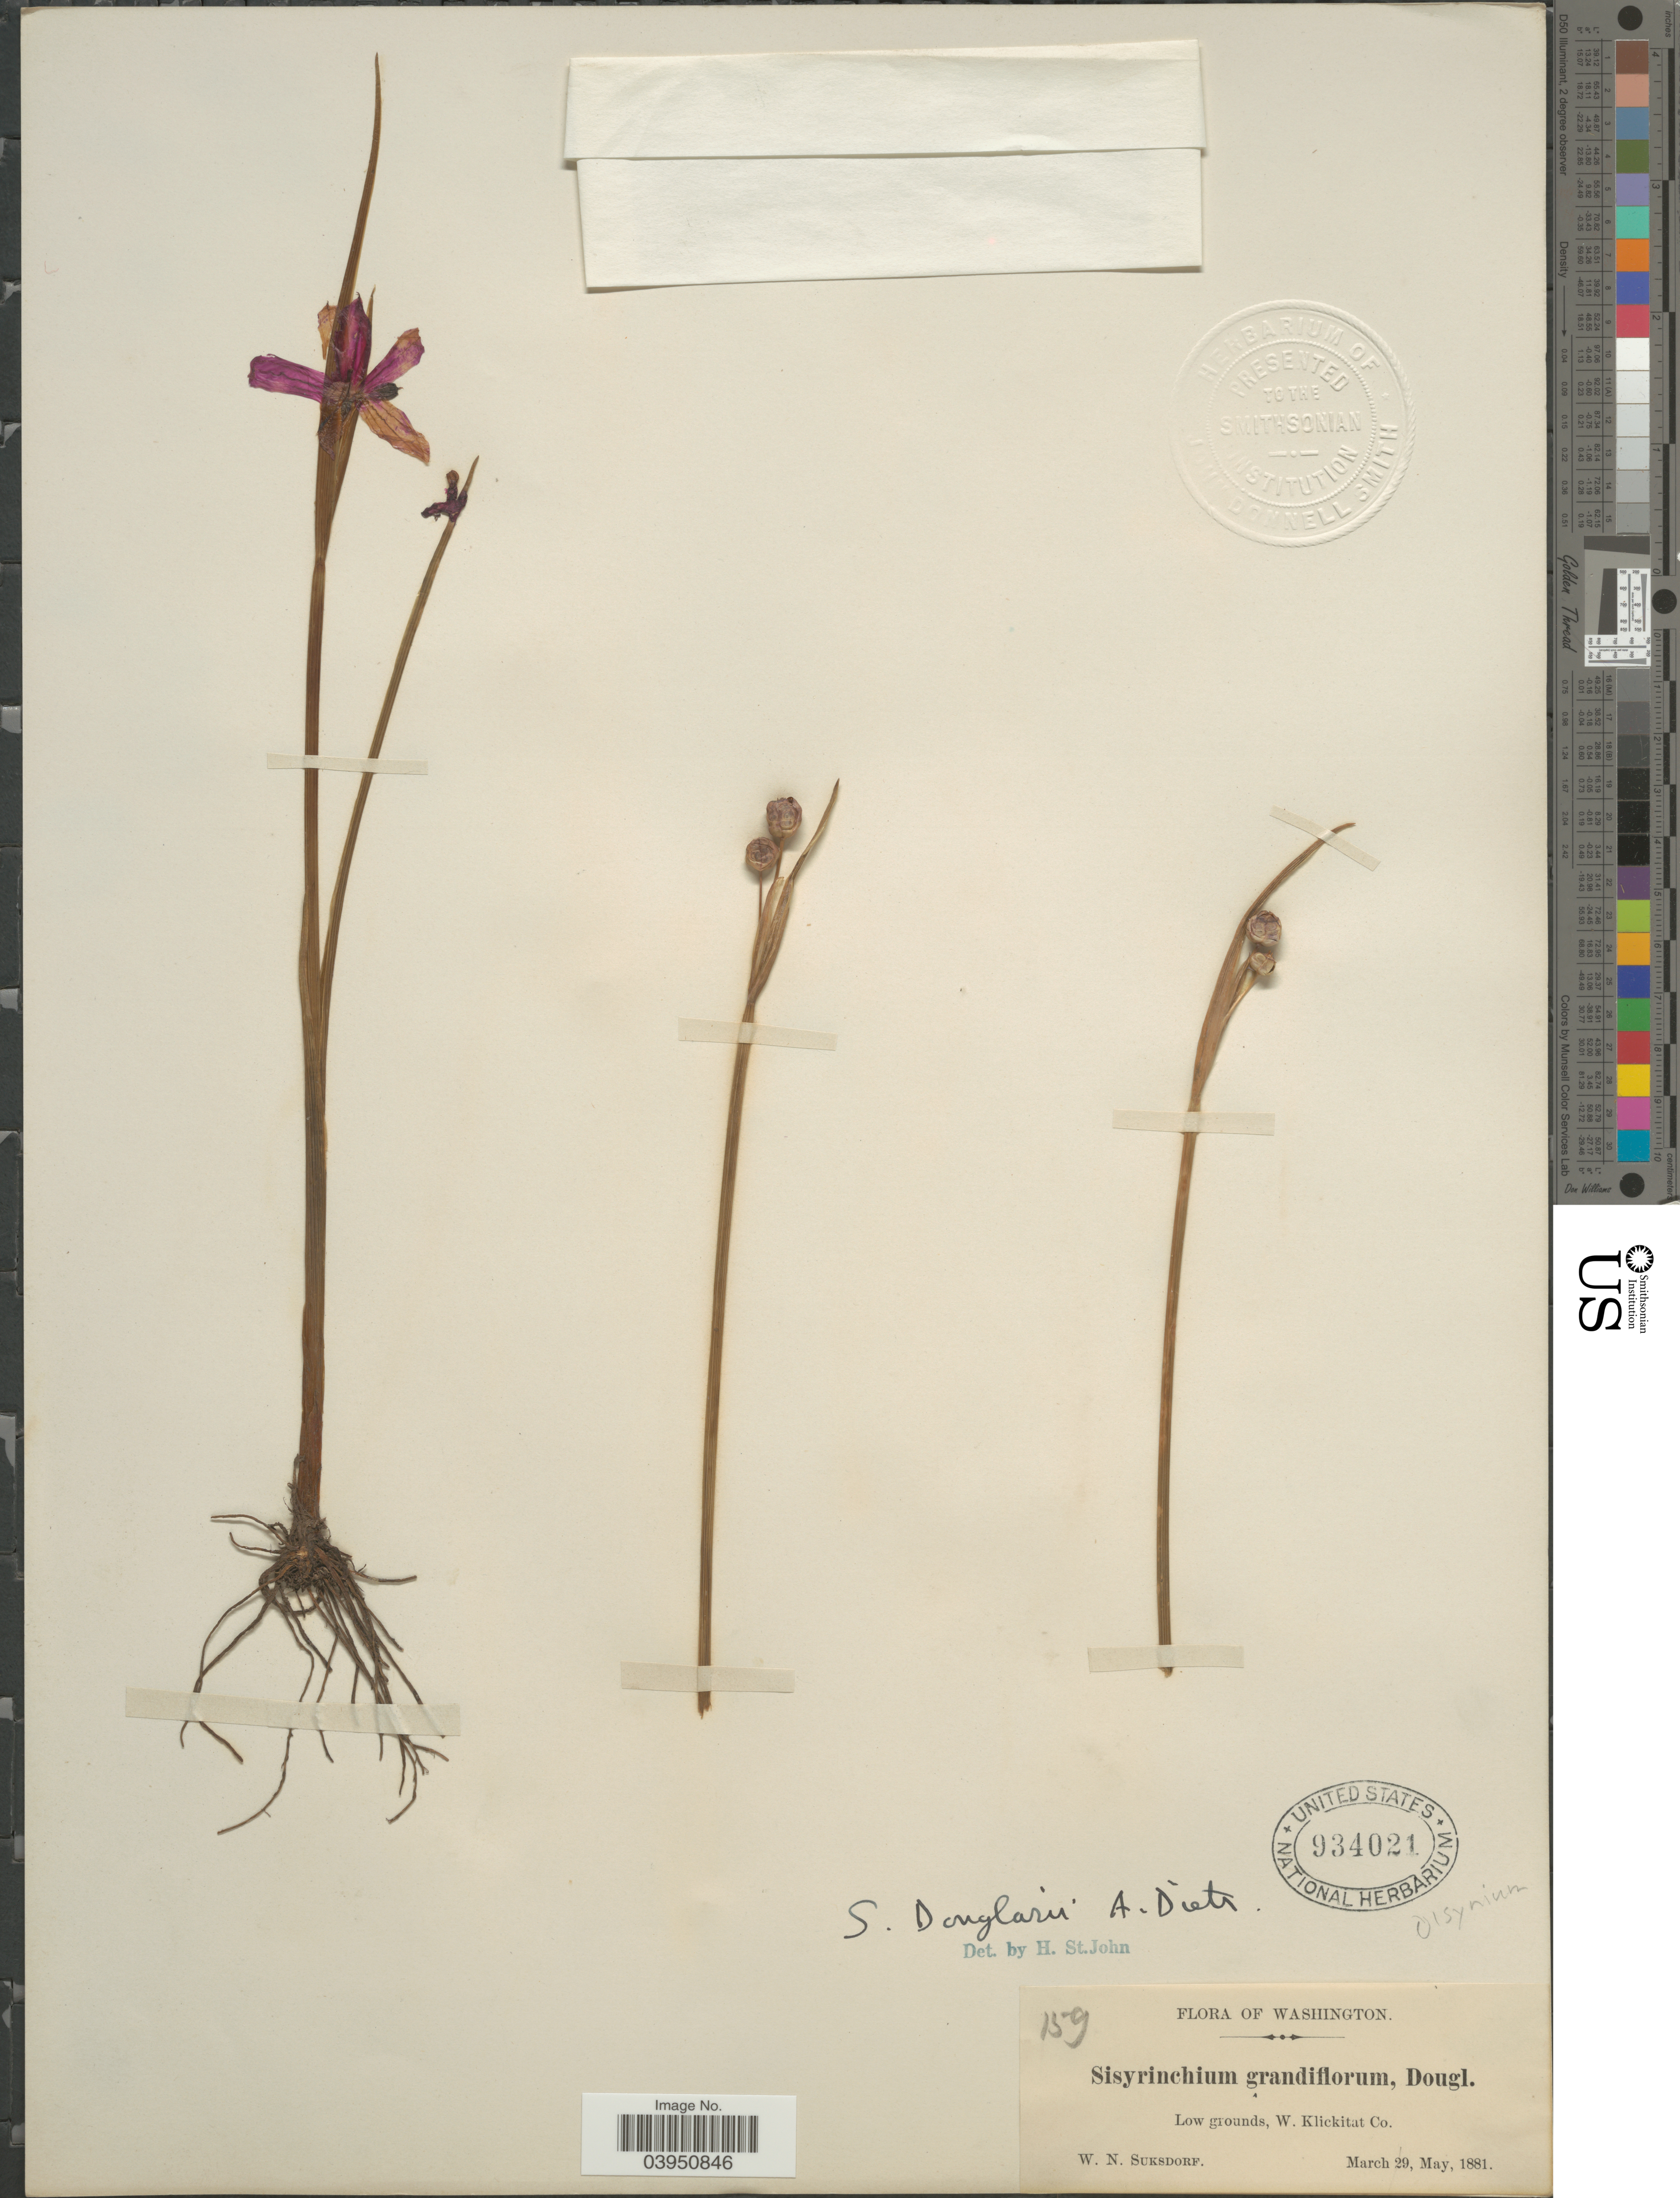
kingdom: Plantae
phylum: Tracheophyta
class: Liliopsida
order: Asparagales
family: Iridaceae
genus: Sisyrinchium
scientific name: Sisyrinchium douglasii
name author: A. Dietr.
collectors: W. N. Suksdorf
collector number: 159*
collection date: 1881-03/1881-05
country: United States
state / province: Washington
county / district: Klickitat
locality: Low grounds, W. Klickitat Co.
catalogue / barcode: US 934021